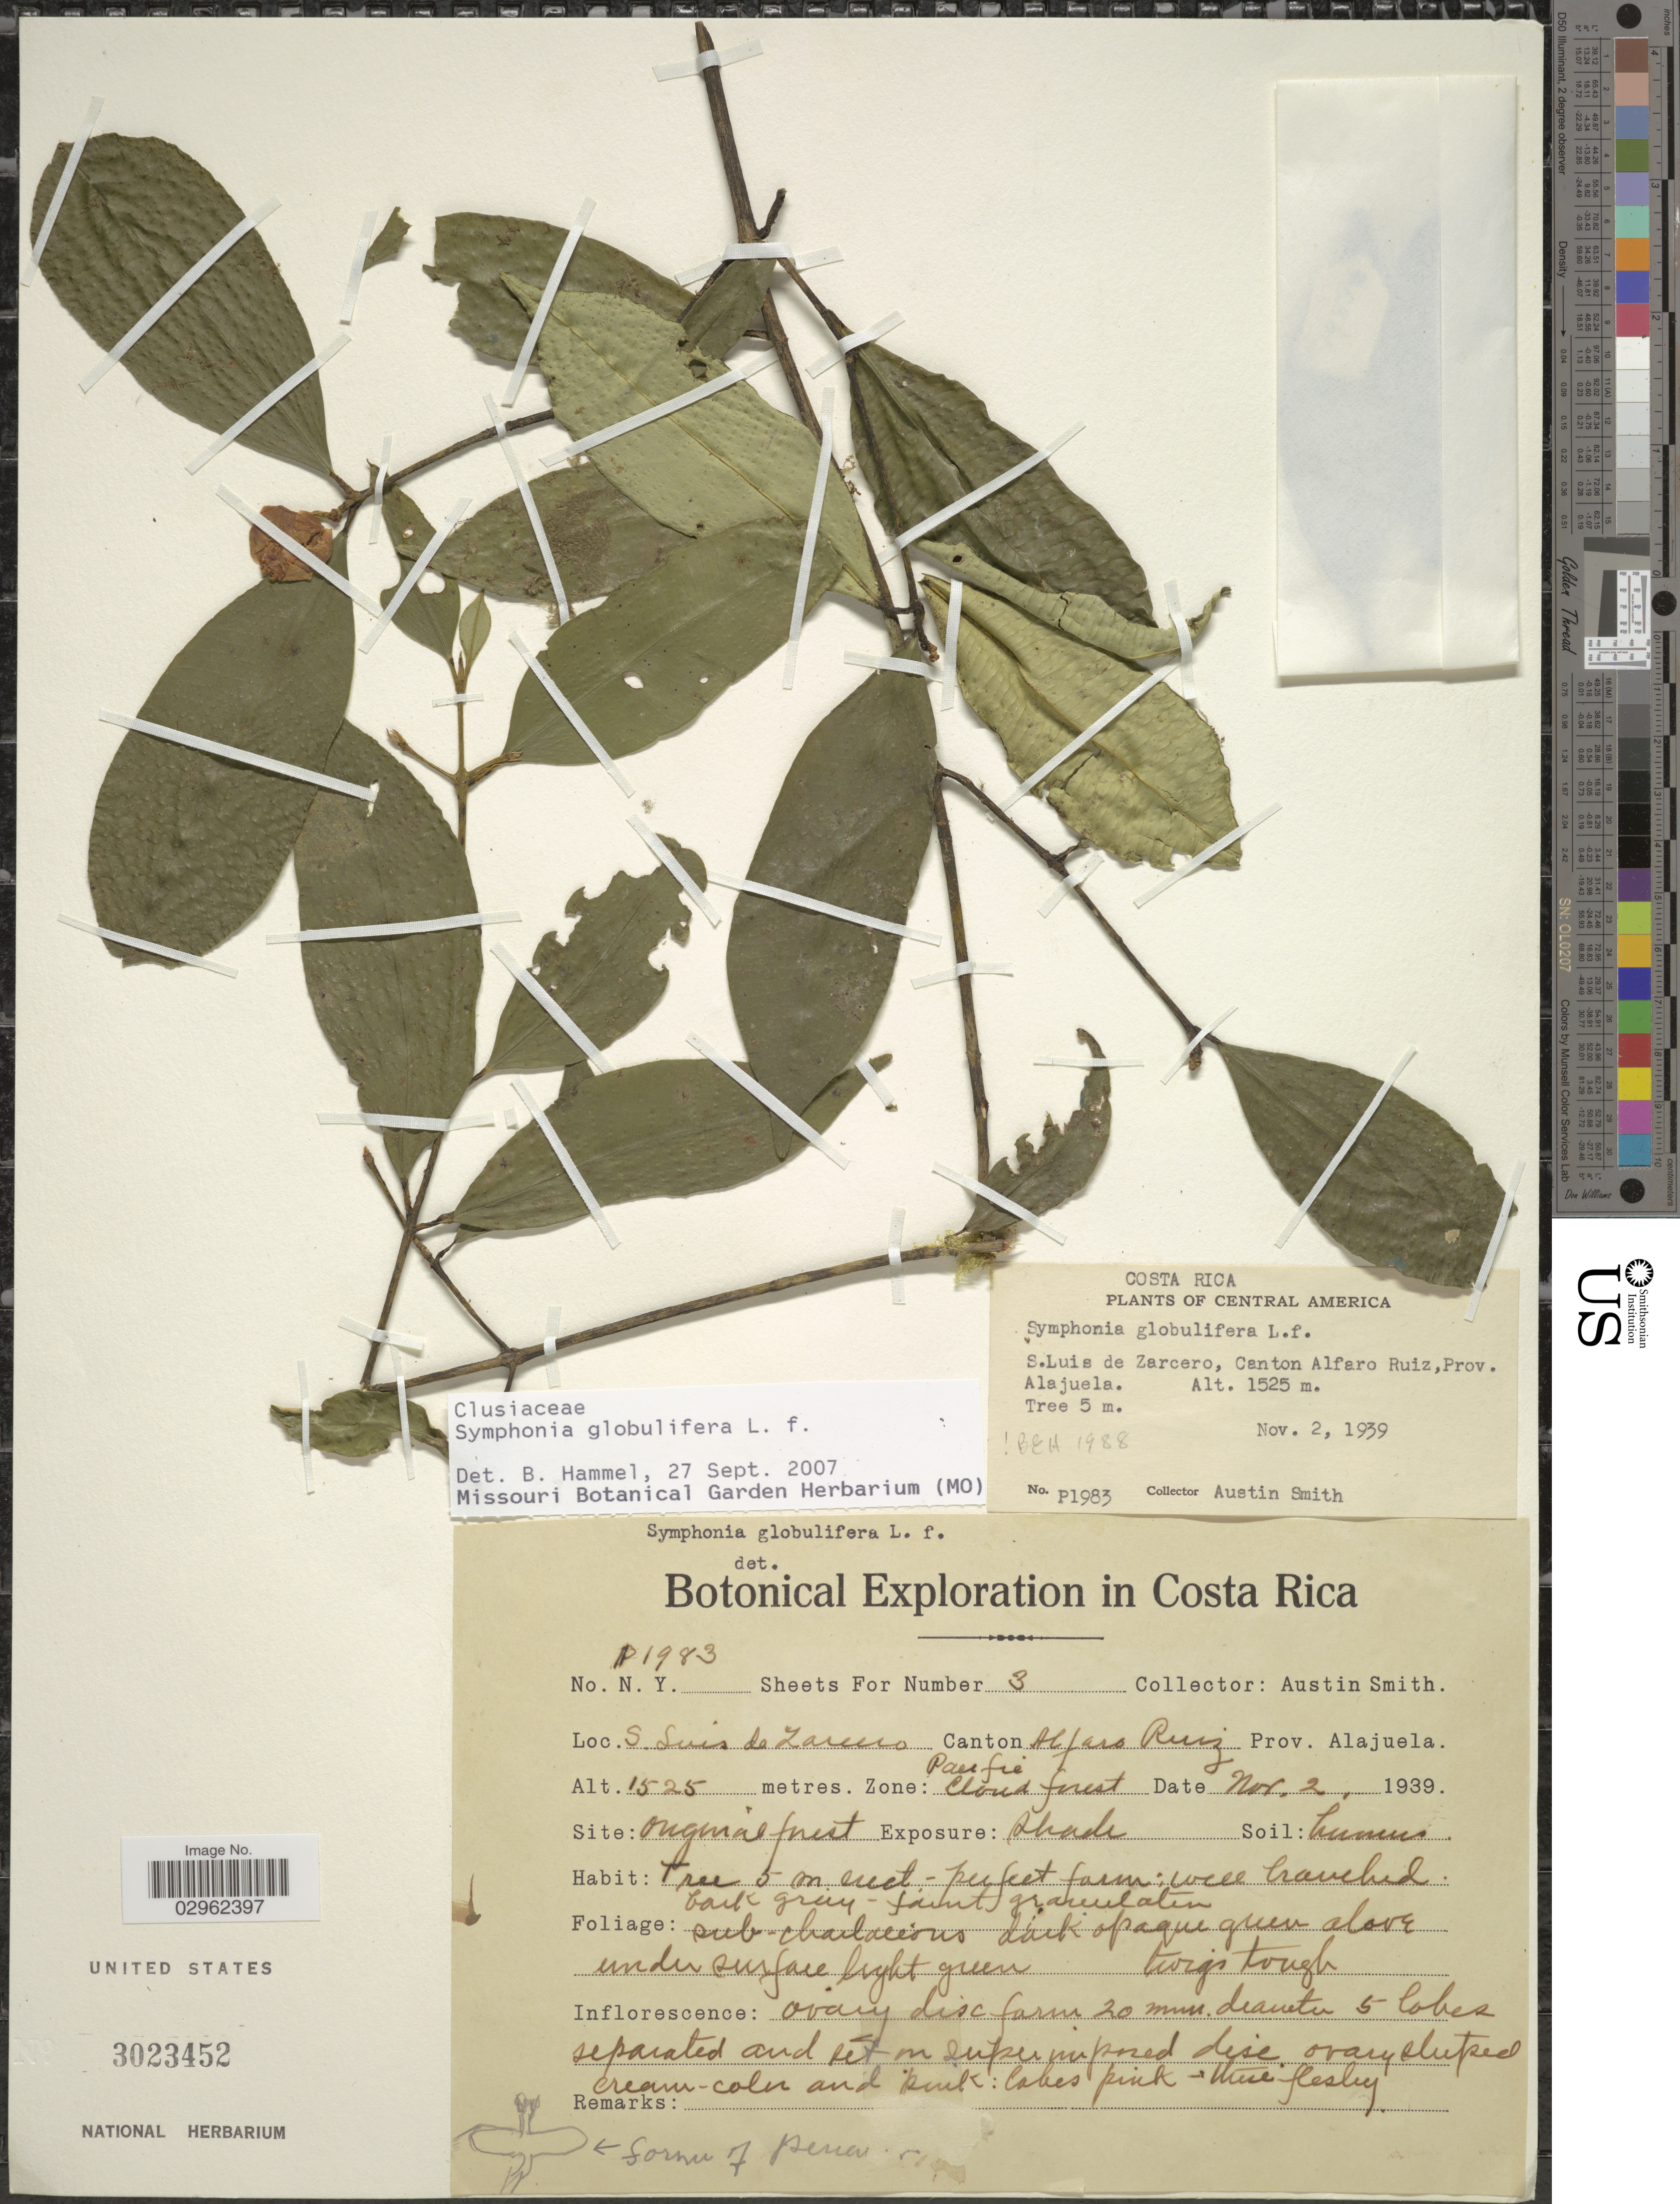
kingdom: Plantae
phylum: Tracheophyta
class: Magnoliopsida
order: Malpighiales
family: Clusiaceae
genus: Symphonia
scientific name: Symphonia globulifera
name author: L. f.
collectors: Aust P. Smith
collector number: P1983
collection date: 1939-11-02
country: Costa Rica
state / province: Alajuela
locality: S. Luis de Zarcero, Canton Alfaro Ruiz, Prov. Alajuela.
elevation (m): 1525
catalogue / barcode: US 3023452